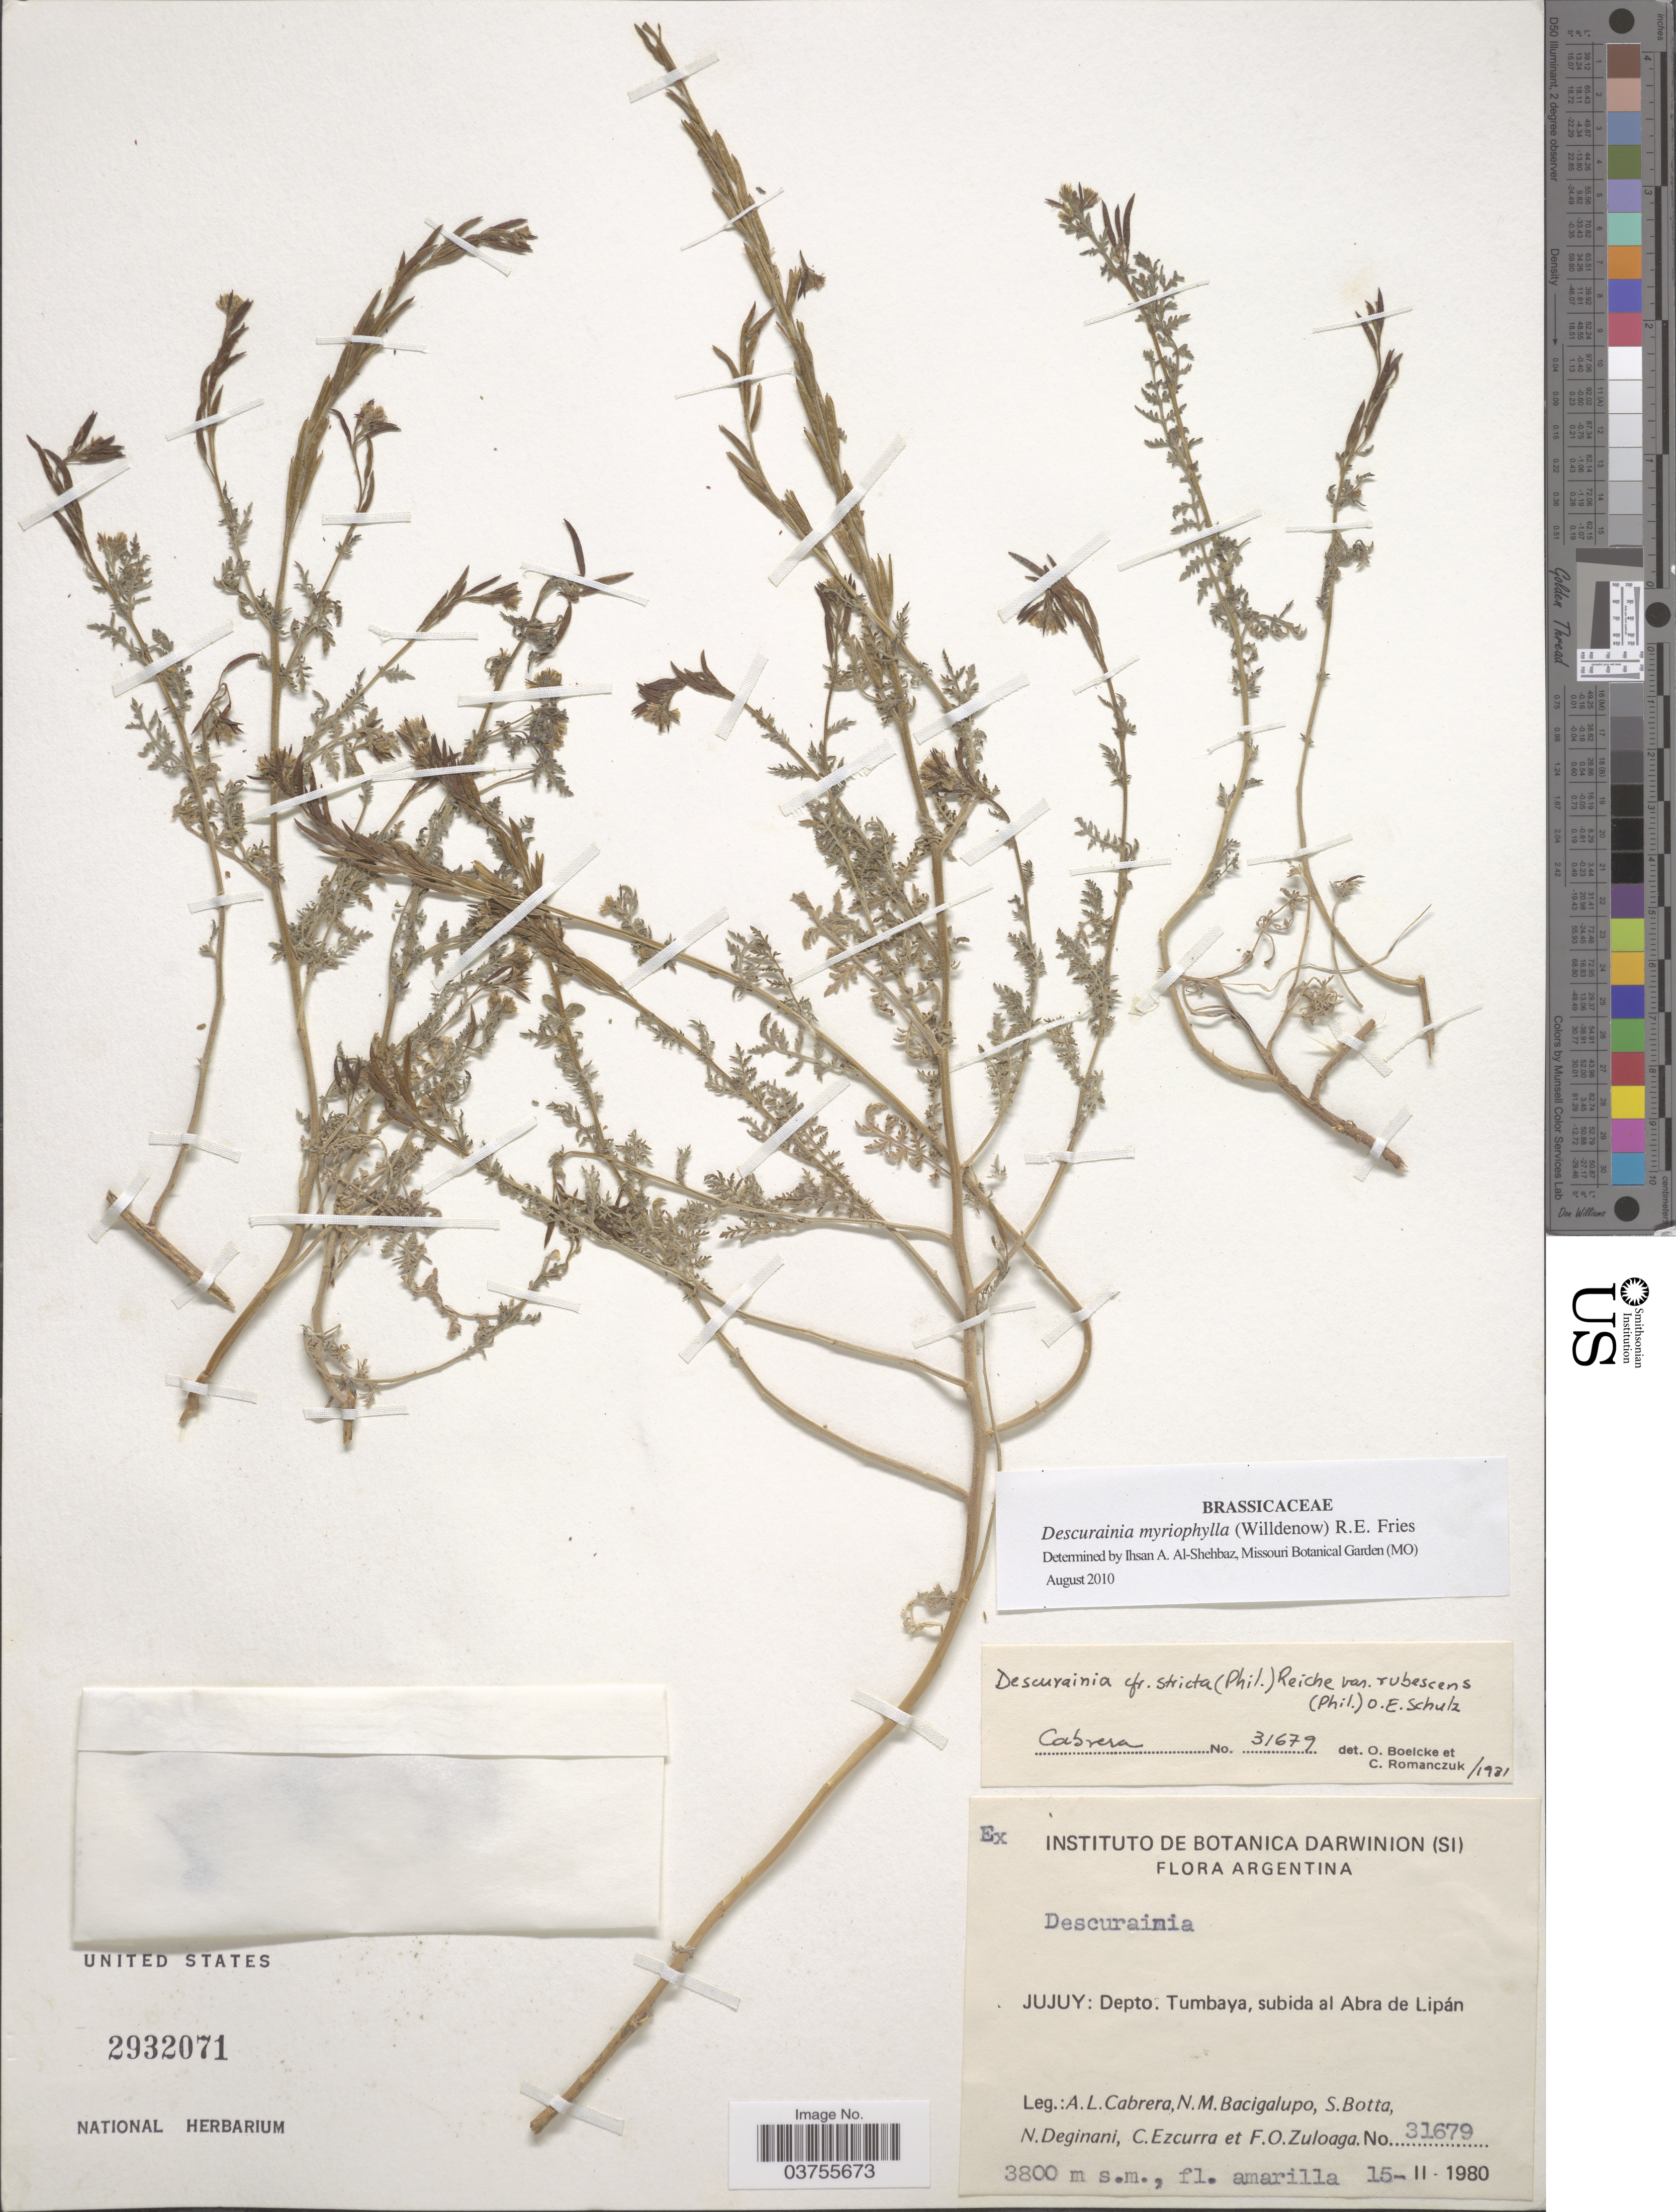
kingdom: Plantae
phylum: Tracheophyta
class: Magnoliopsida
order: Brassicales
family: Brassicaceae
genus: Descurainia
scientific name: Descurainia myriophylla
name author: (Willd.) R.E. Fr.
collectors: A. L. Cabrera, N. M. Bacigalupo, S. Botta, N. Deginani & et al.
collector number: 31679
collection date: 1980-02-15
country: Argentina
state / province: Jujuy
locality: Depto. Tumbaya, subida al Abra de Lipán.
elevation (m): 3800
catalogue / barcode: US 2932071